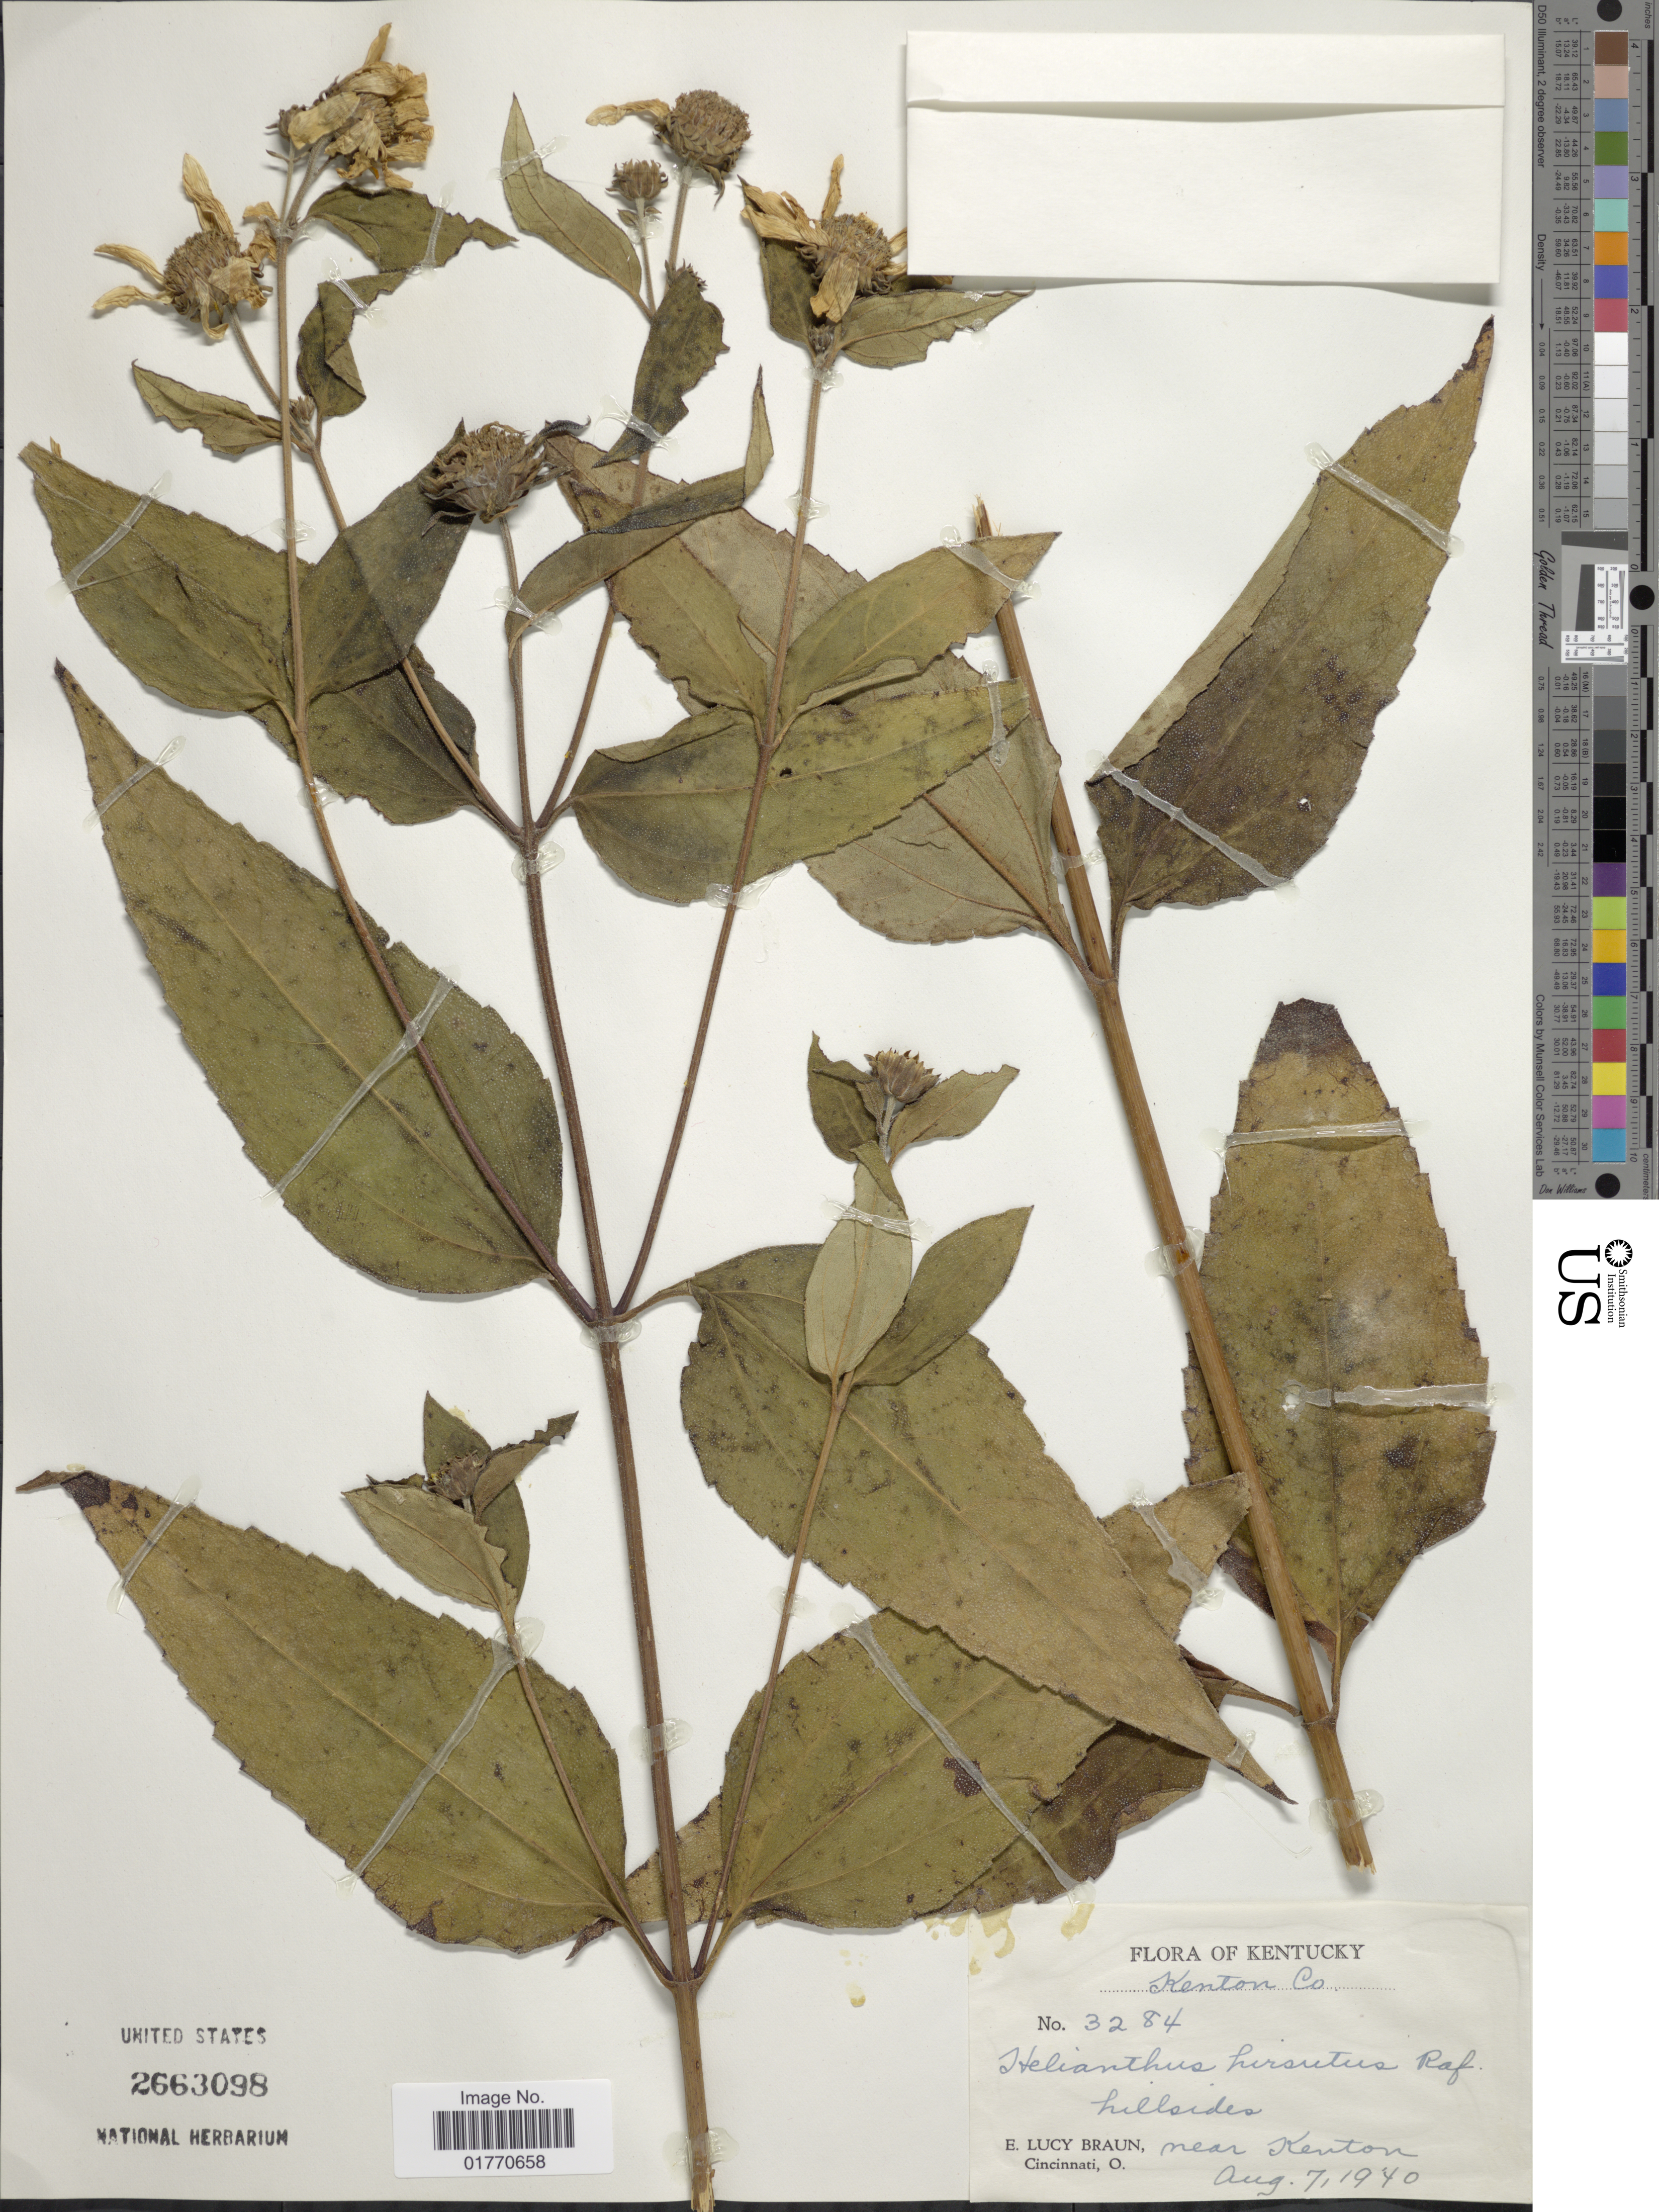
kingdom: Plantae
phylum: Tracheophyta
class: Magnoliopsida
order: Asterales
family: Asteraceae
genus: Helianthus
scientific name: Helianthus hirsutus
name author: Raf.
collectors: E. L. Braun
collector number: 3284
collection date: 1940-08-07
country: United States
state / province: Kentucky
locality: Kenton Co., hillsides, near Kenton.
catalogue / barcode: US 2663098